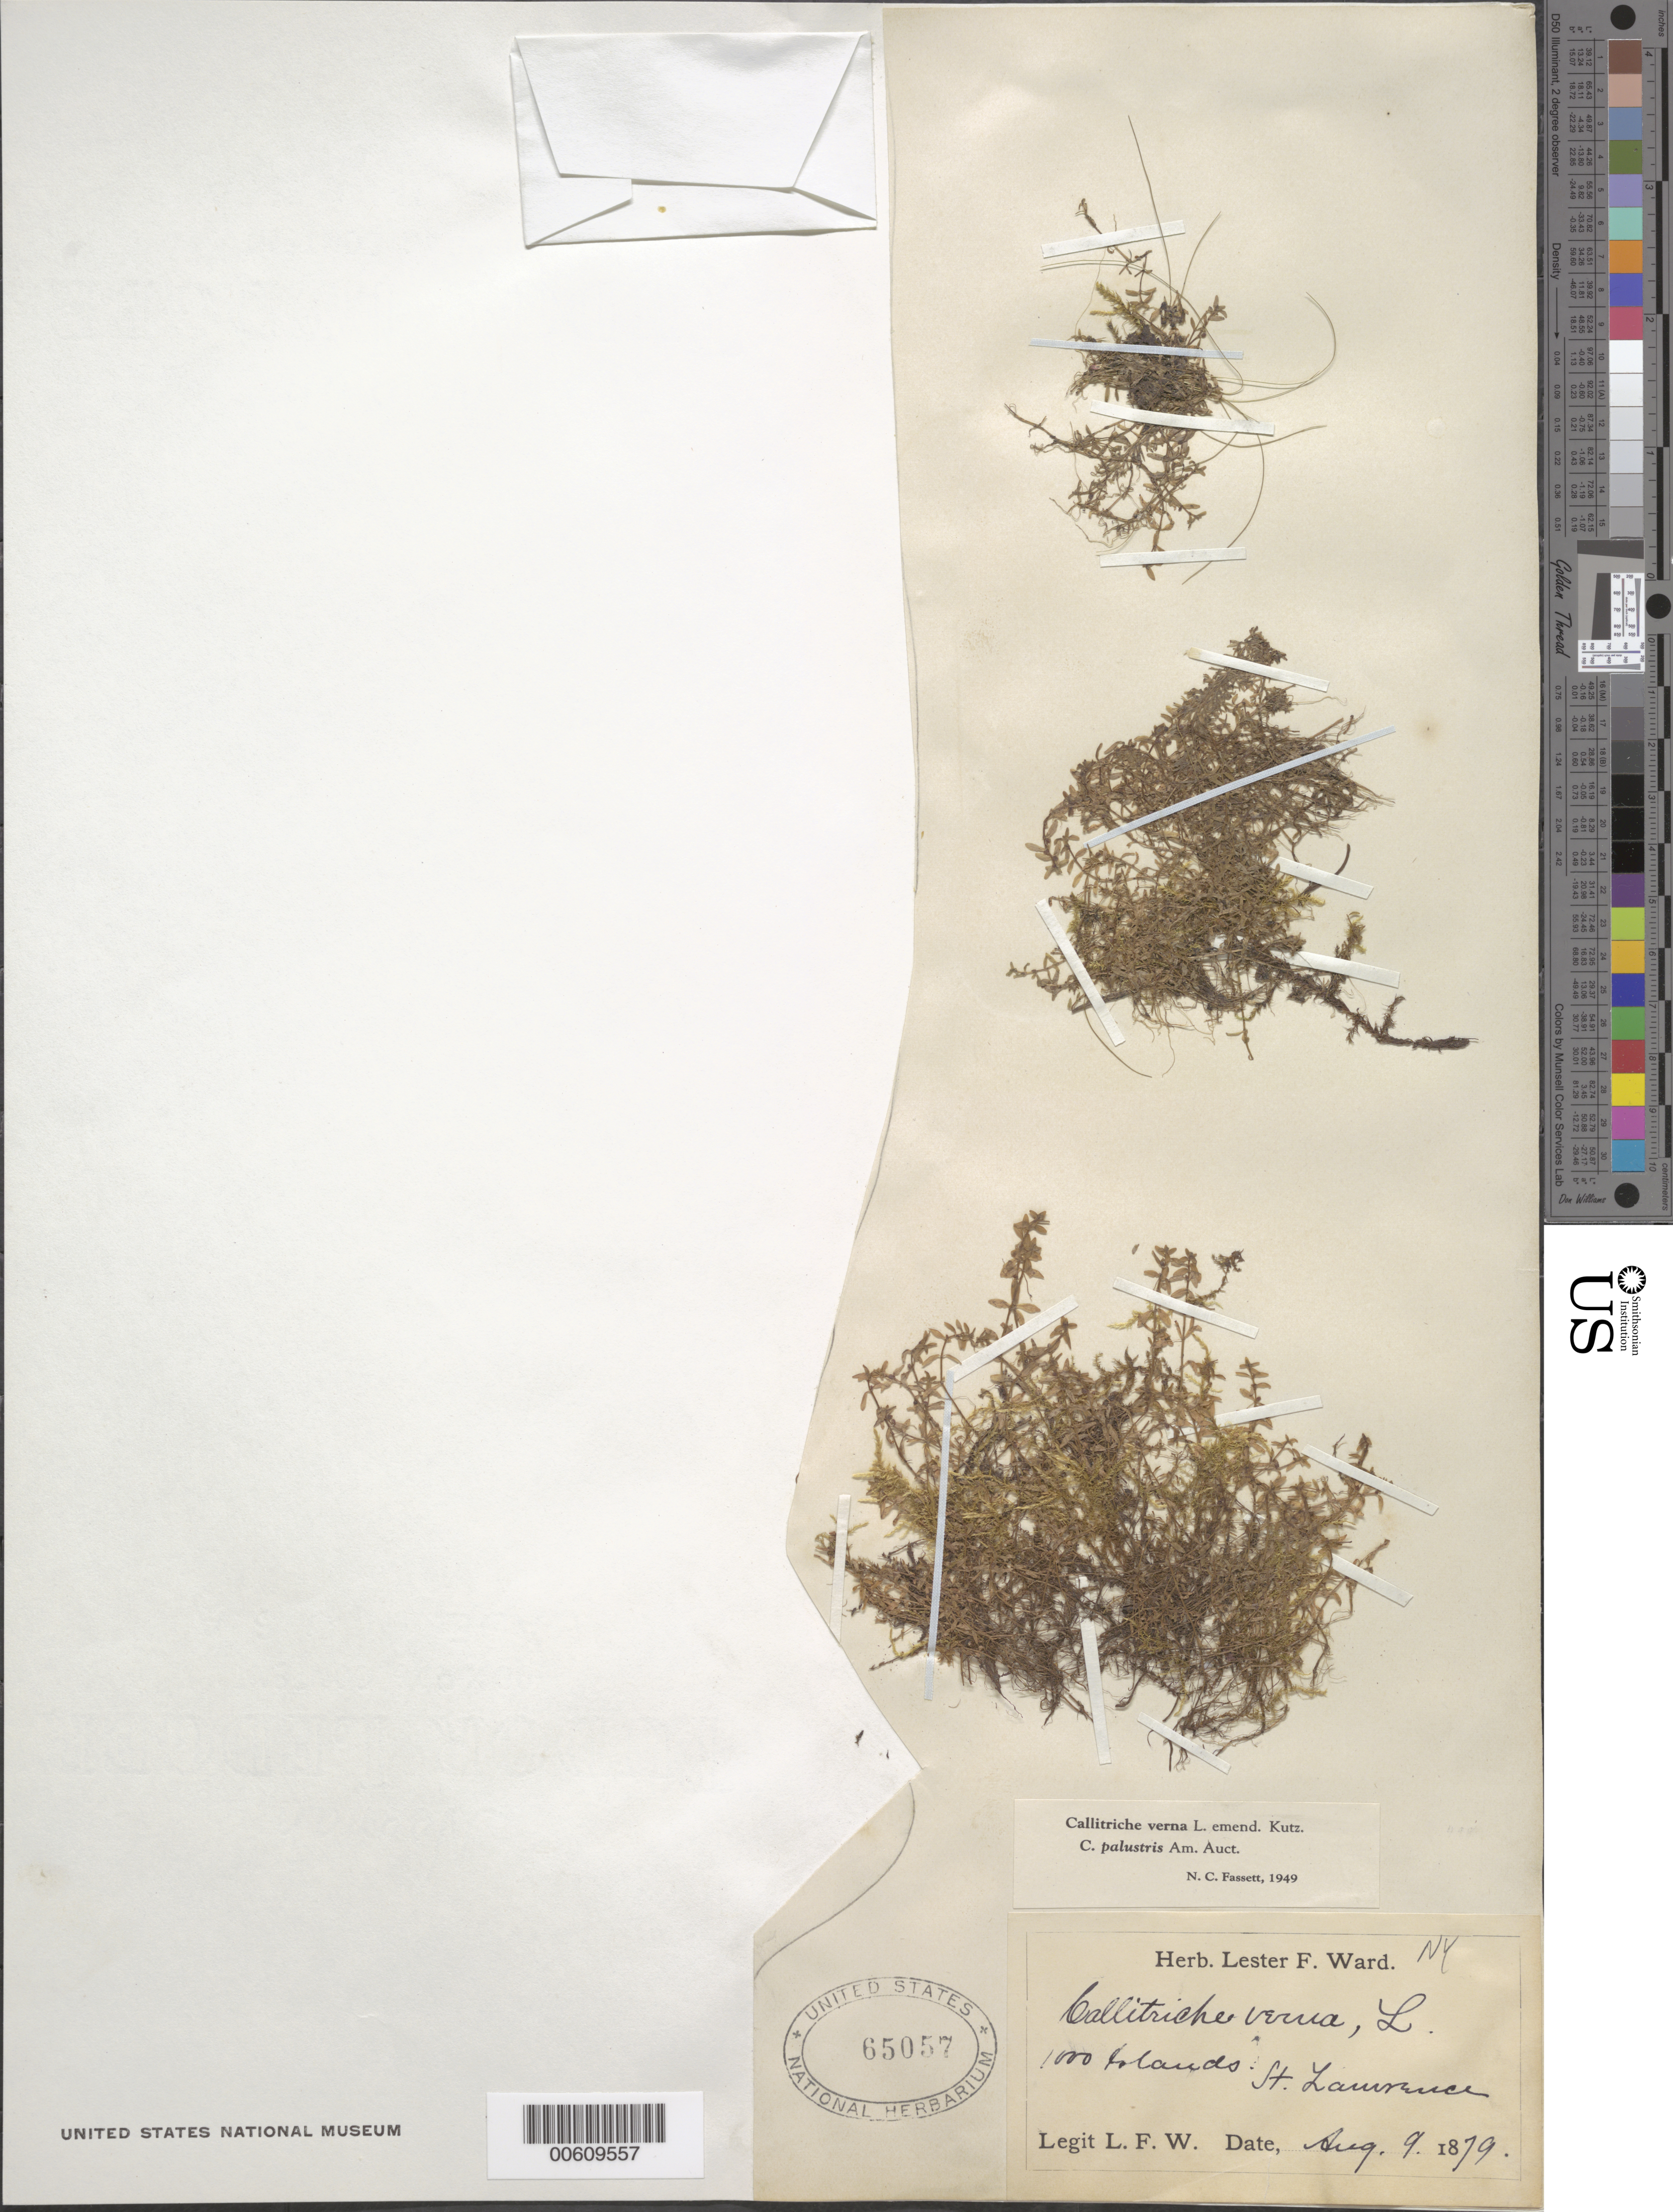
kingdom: Plantae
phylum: Tracheophyta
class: Magnoliopsida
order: Lamiales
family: Plantaginaceae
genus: Callitriche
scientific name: Callitriche verna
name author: L.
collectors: L. F. Ward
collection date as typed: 09 Aug 1879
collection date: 1879-08-09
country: United States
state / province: New York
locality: St. Lawrence, 1000 Islands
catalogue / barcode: US 65057